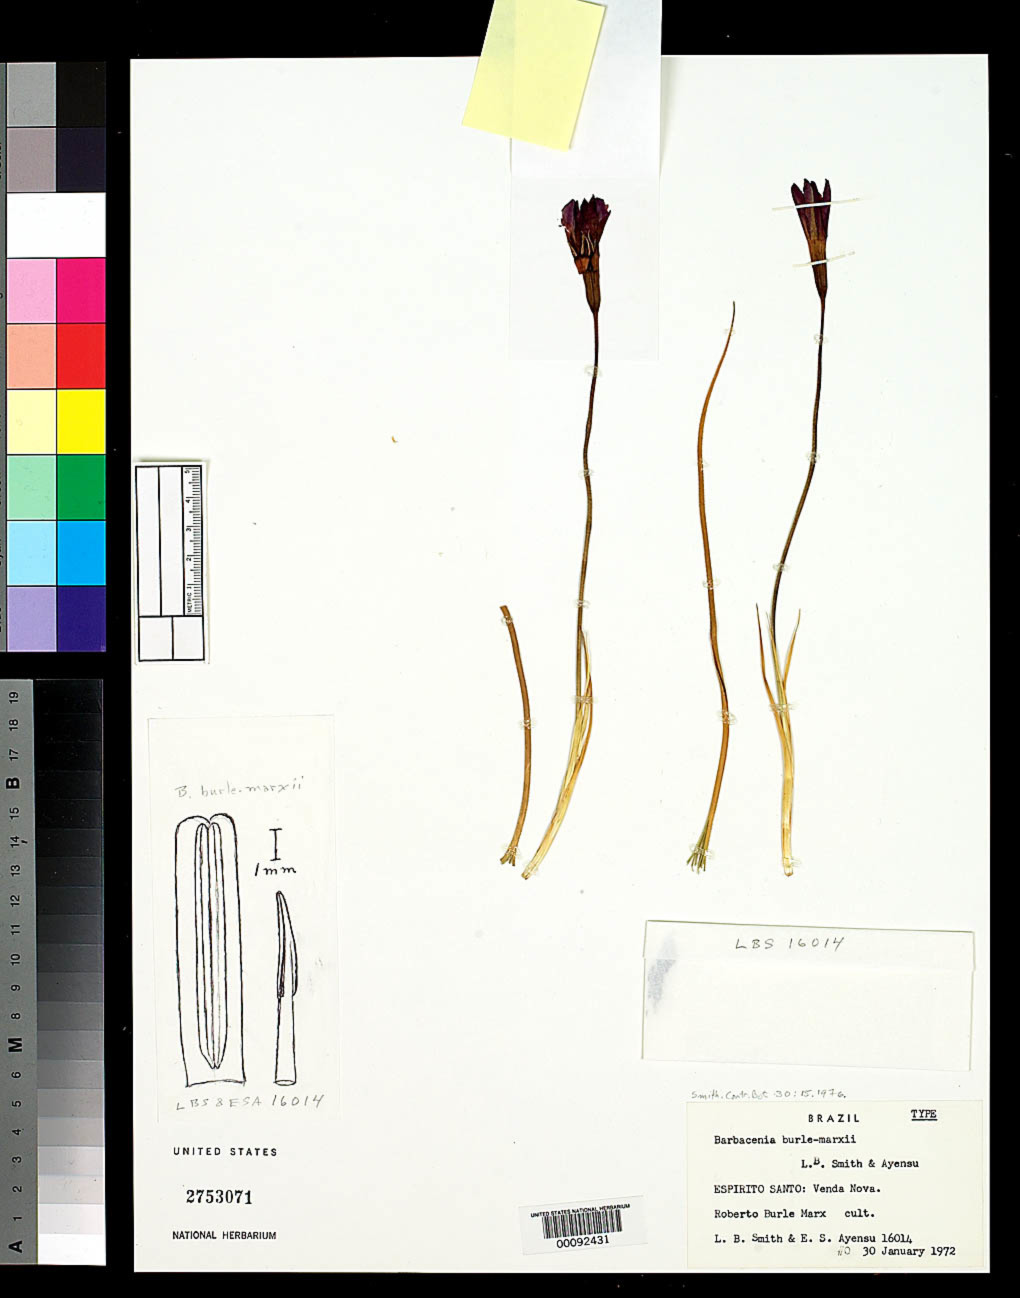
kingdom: Plantae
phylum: Tracheophyta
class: Liliopsida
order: Pandanales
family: Velloziaceae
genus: Barbacenia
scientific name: Barbacenia burle-marxii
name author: L.B. Sm. & Ayensu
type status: Holotype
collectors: L. Smith & E. S. Ayensu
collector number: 16014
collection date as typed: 30 Jan 1972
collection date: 1972-01-30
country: Brazil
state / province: Espírito santo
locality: Vendanova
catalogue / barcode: US 2753071